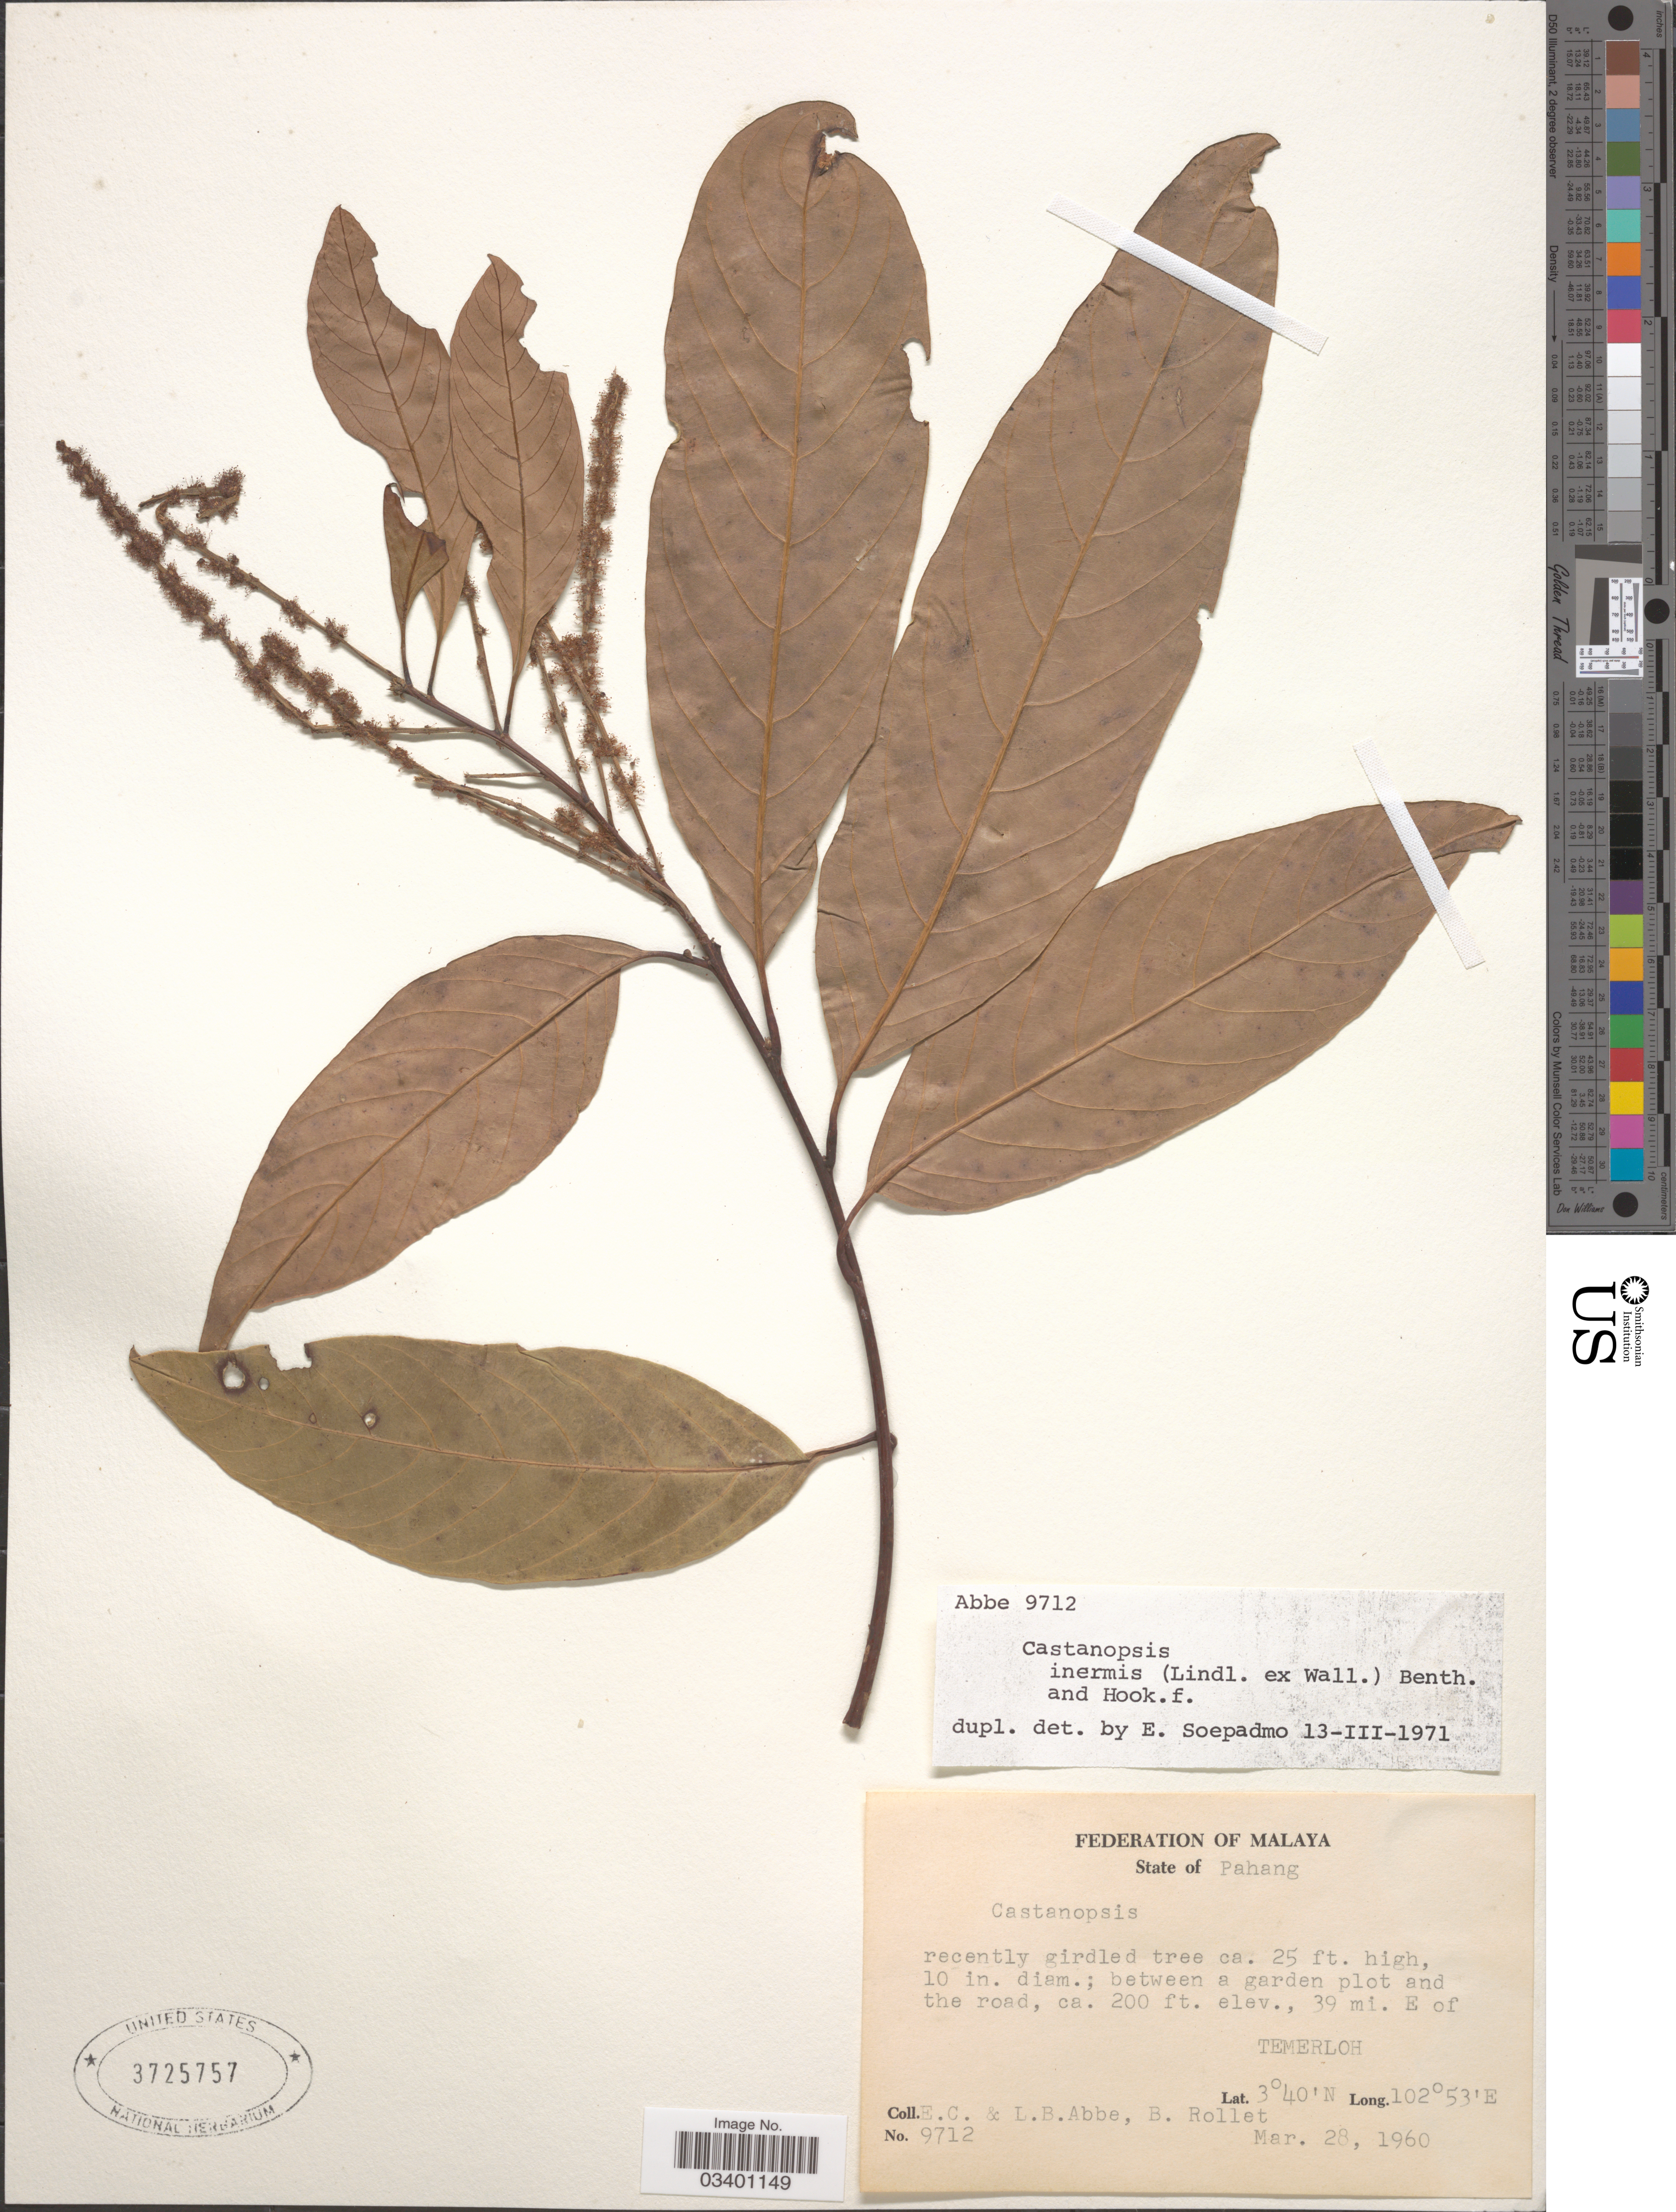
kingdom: Plantae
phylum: Tracheophyta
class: Magnoliopsida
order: Fagales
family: Fagaceae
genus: Castanopsis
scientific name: Castanopsis inermis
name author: (Lindl. ex Wall.) Benth. & Hook.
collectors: E. C. Abbe, L. B. Abbe & B. Rollet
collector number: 9712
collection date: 1960-03-28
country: Malaysia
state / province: Pahang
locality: Federation of Malaya. Between a garden plot and the road. 39 mi. E of Temerloh.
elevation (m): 61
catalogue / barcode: US 3725757